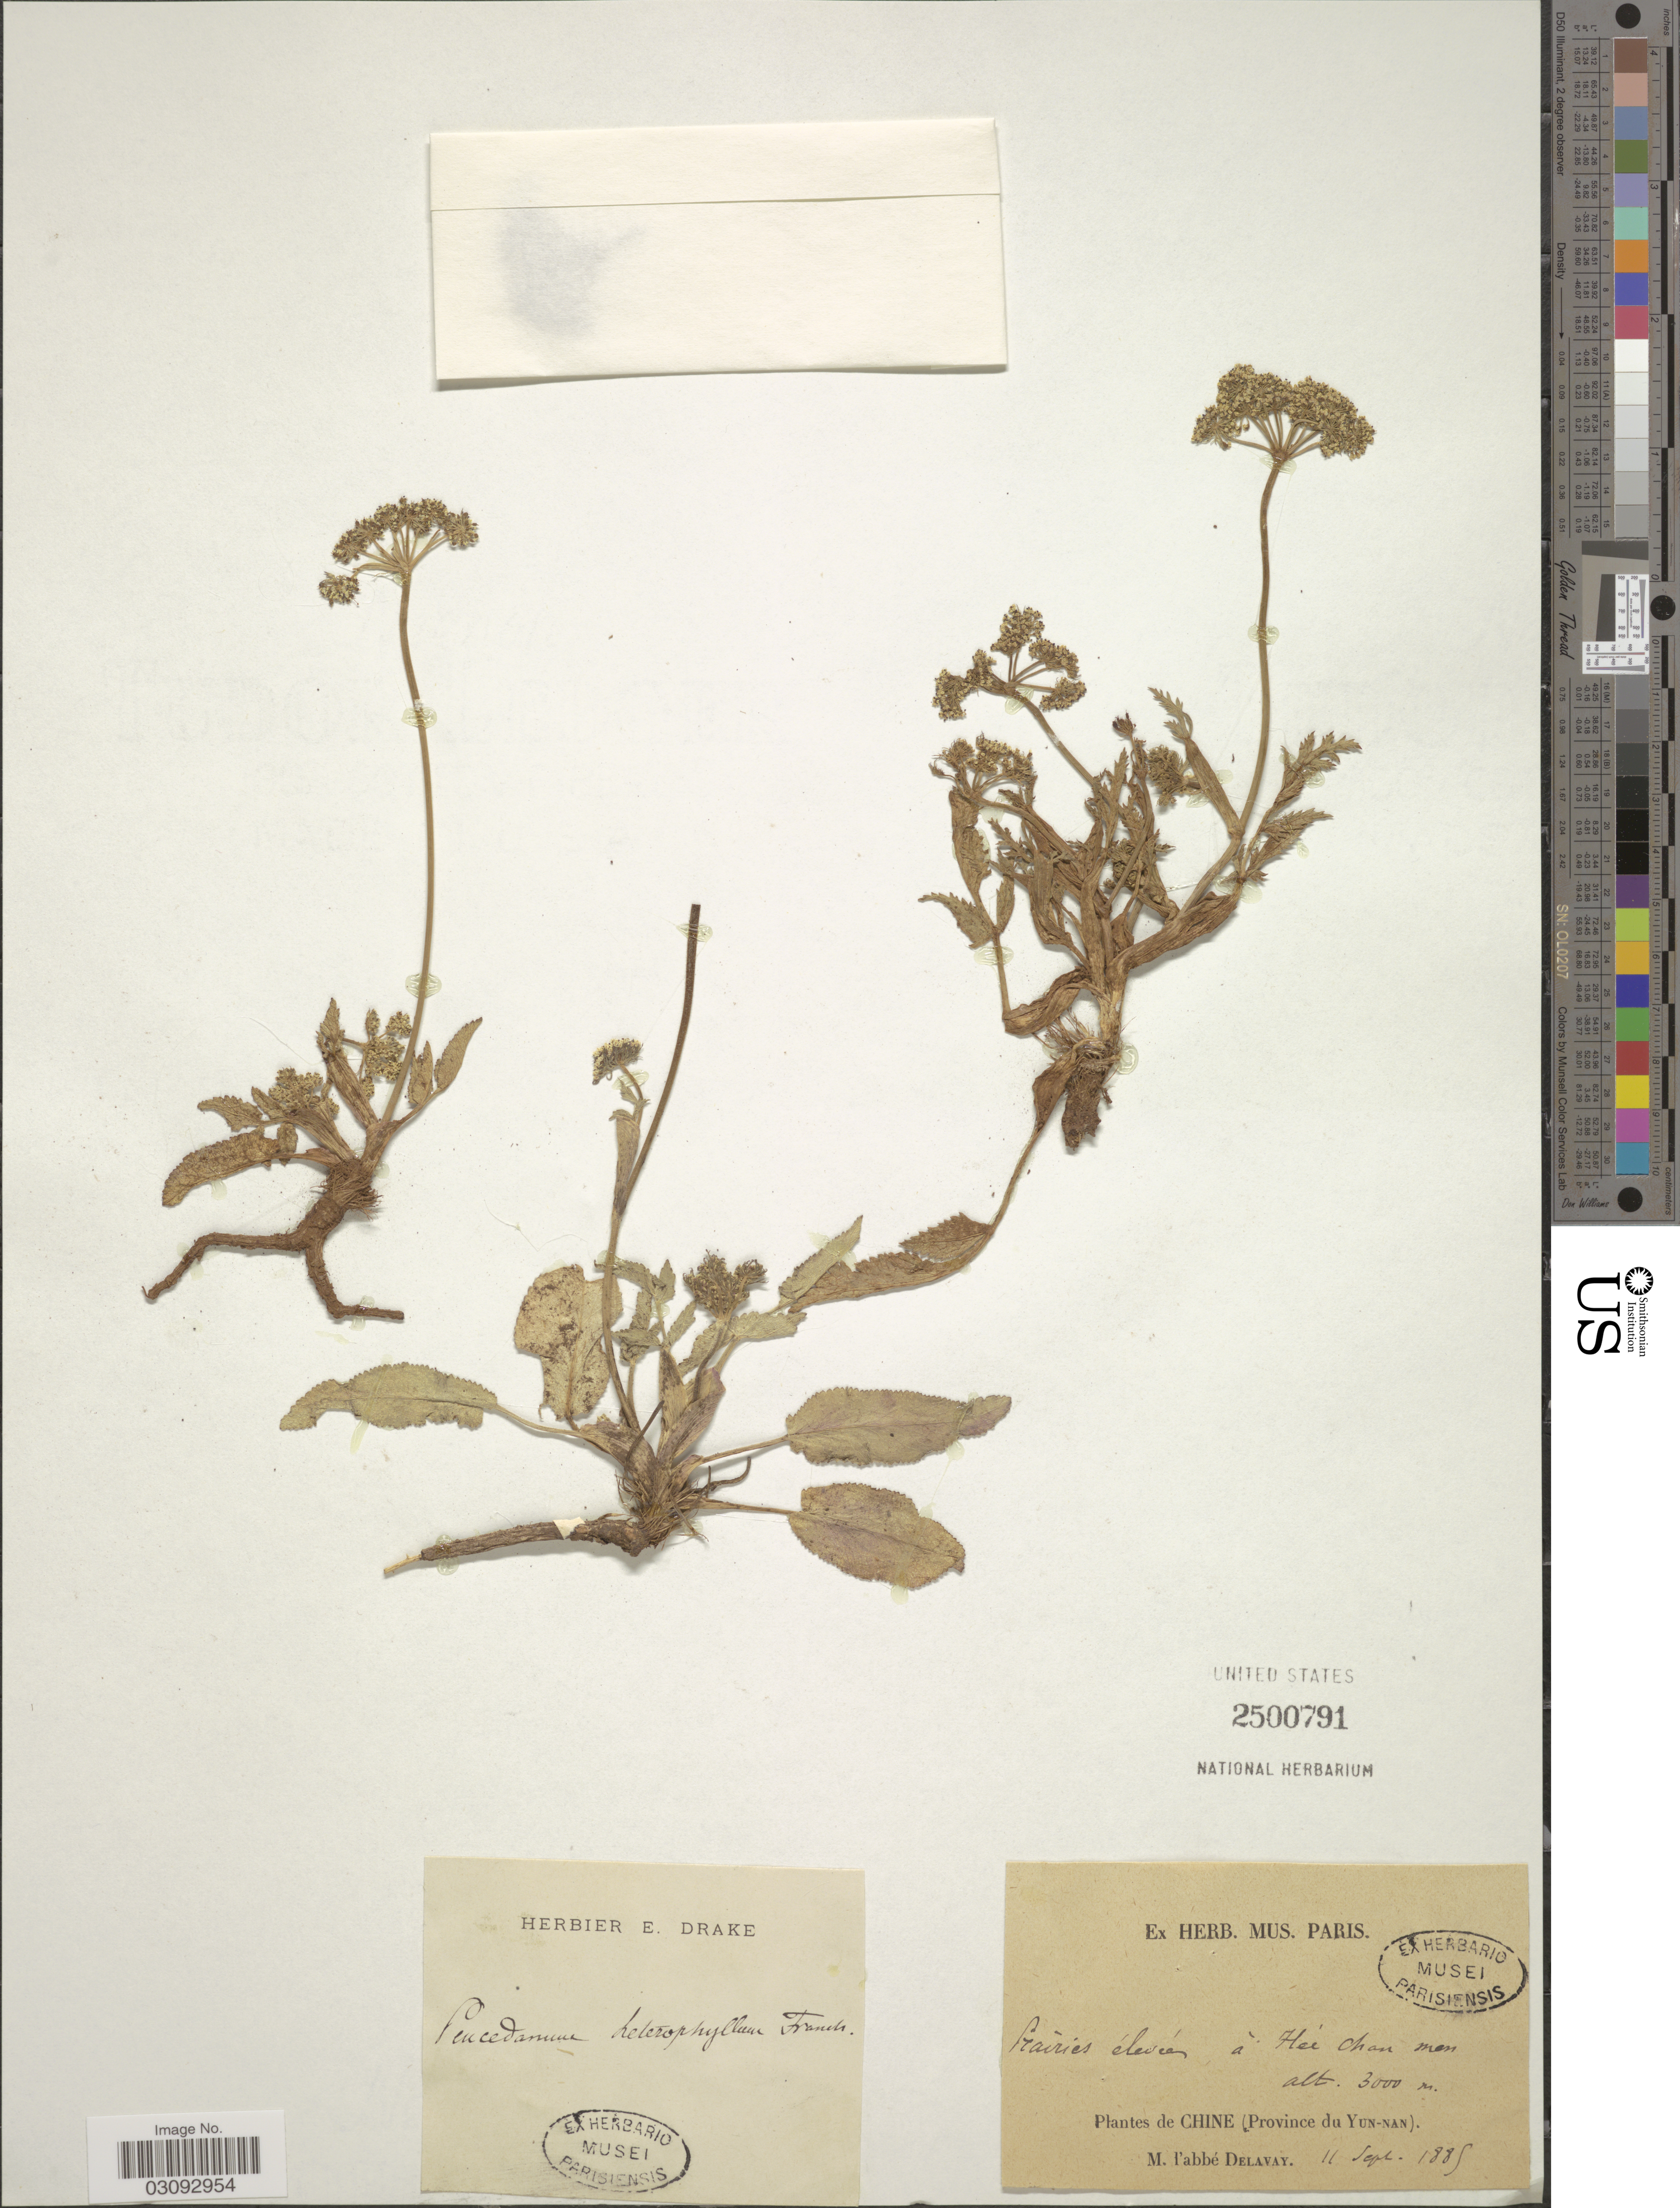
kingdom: Plantae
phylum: Tracheophyta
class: Magnoliopsida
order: Apiales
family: Apiaceae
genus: Peucedanum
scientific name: Peucedanum heterophyllum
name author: Franch.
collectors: P. Delavay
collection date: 1889-09-11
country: China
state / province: Yunnan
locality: Province du Yun-nan). Hei chan men.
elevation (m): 3000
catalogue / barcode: US 2500791